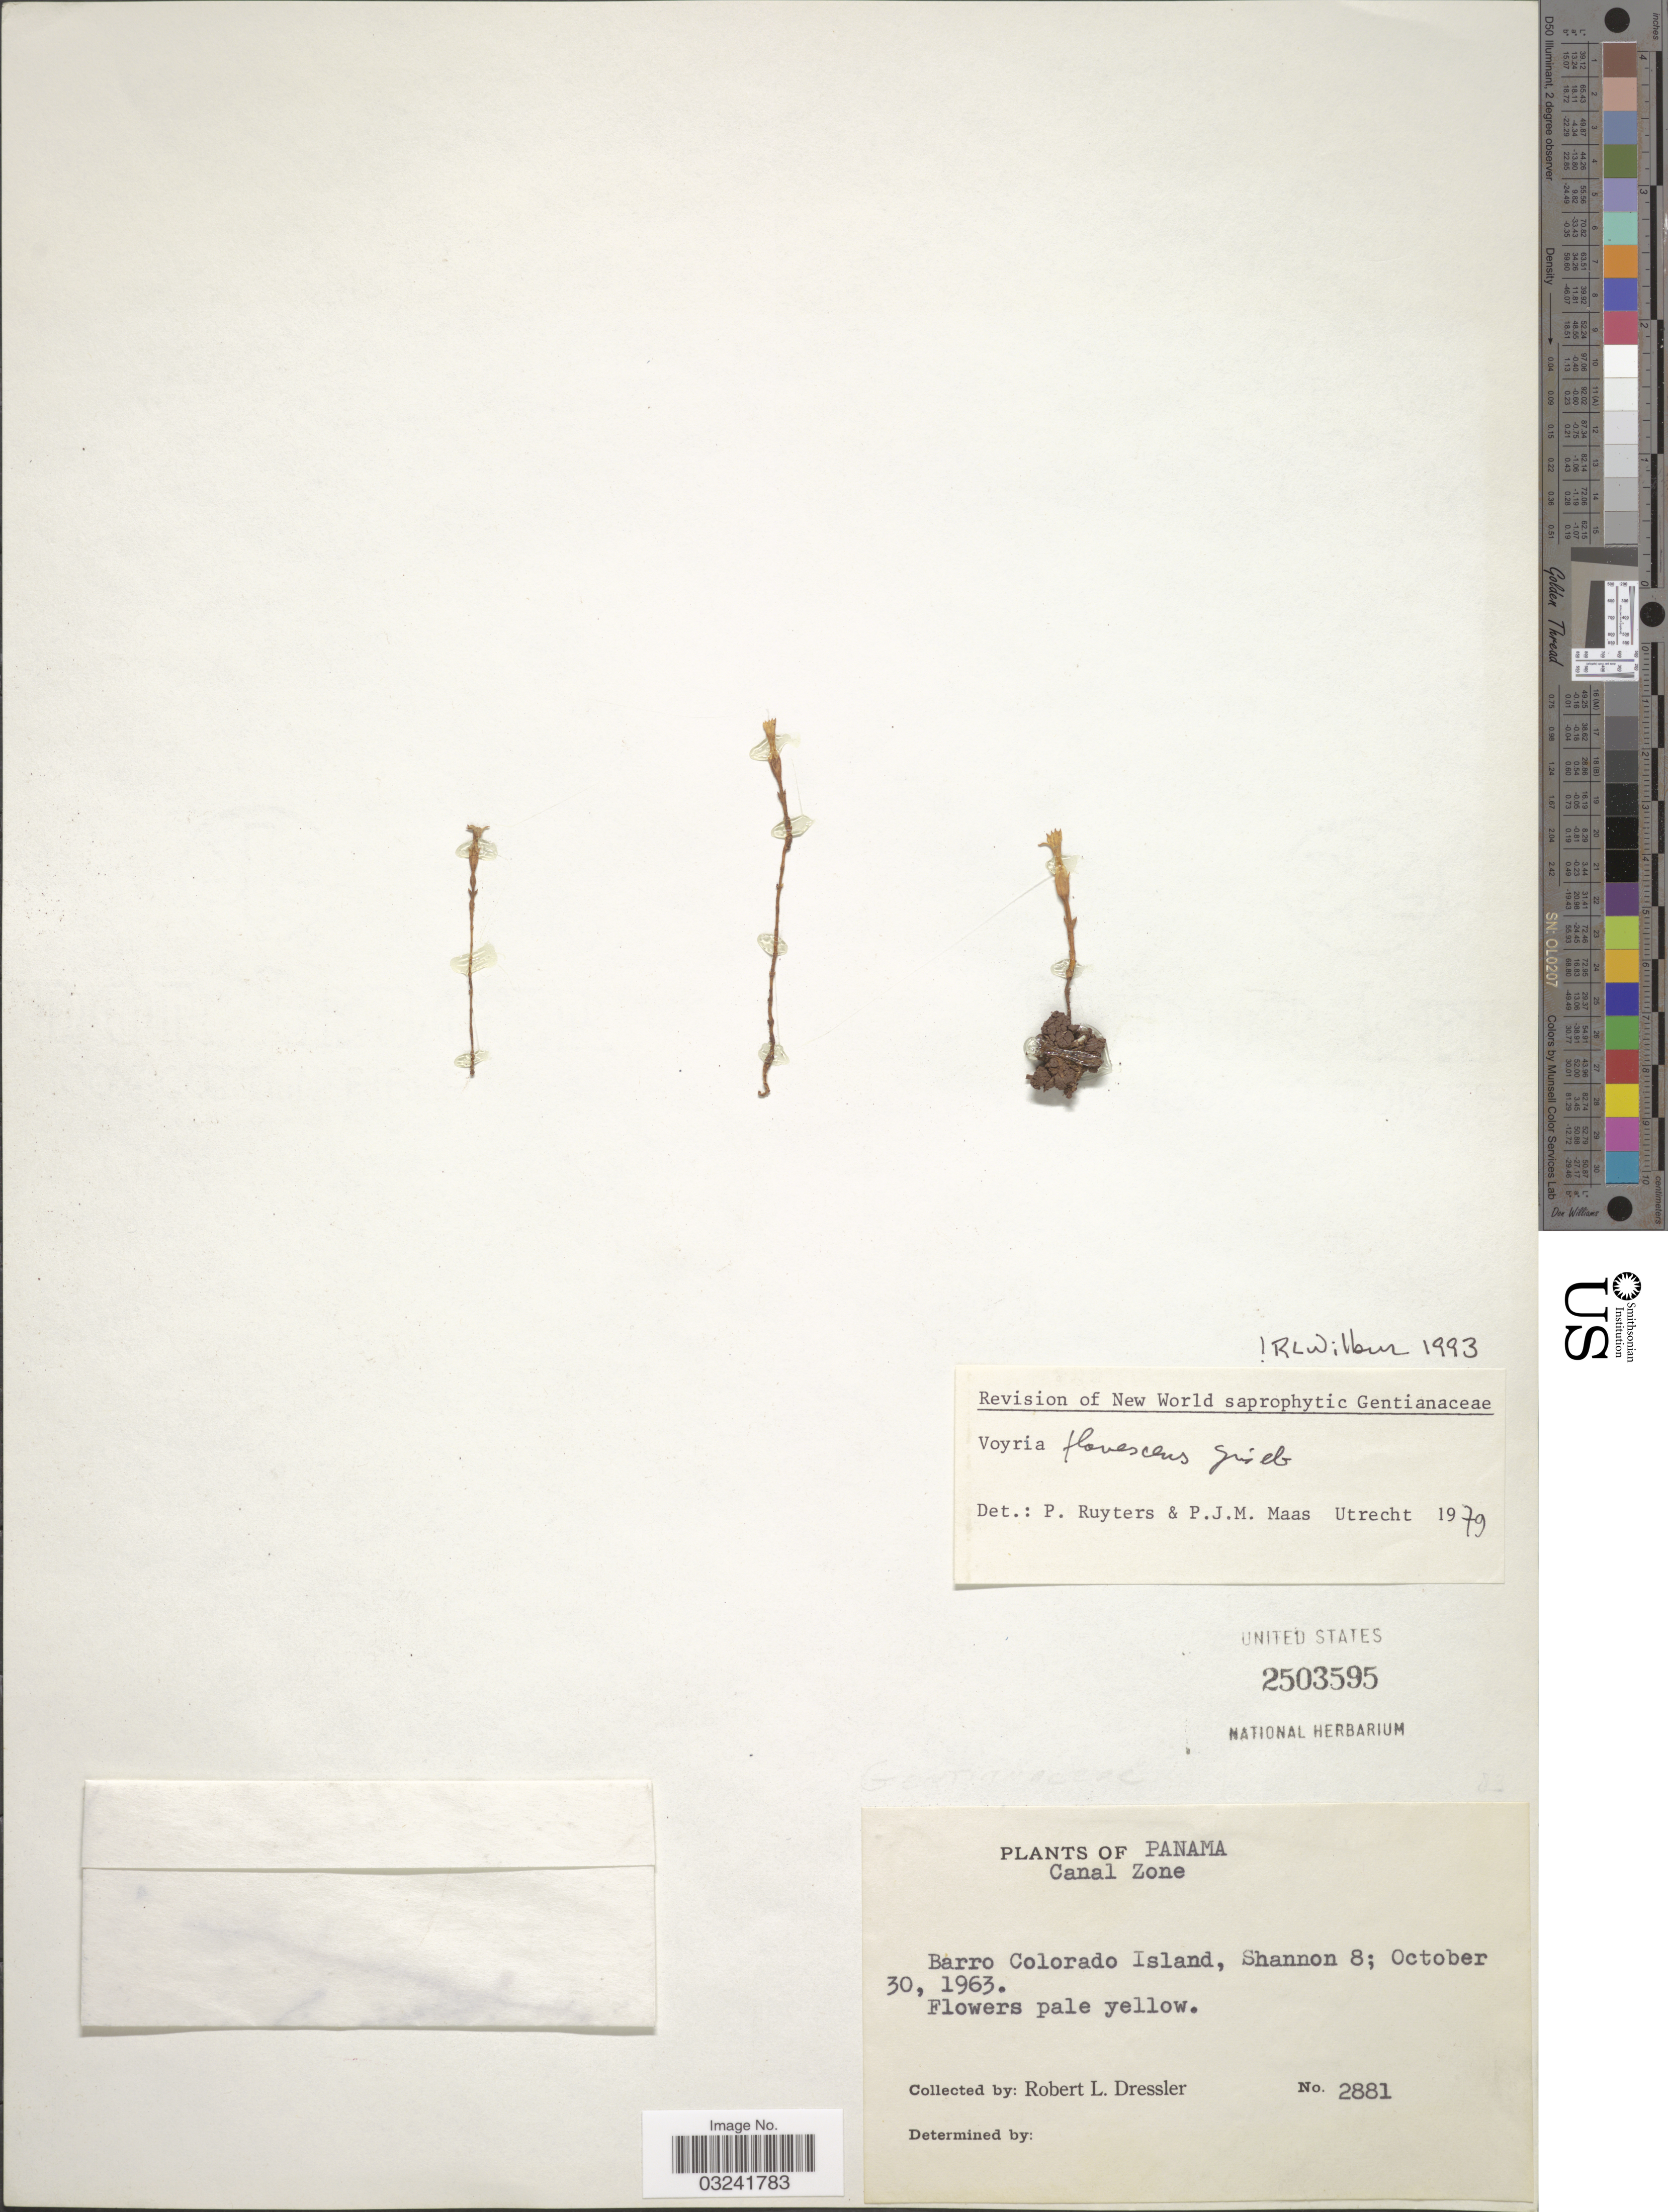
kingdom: Plantae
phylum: Tracheophyta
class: Magnoliopsida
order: Gentianales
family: Gentianaceae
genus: Voyria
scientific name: Voyria flavescens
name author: Griseb.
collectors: R. Dressler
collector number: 2881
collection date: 1963-10-30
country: Panama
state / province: Panamá Oeste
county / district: Canal Zone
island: Barro Colorado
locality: Canal Zone, Barro Colorado Island, Shannon 8.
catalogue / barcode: US 2503595